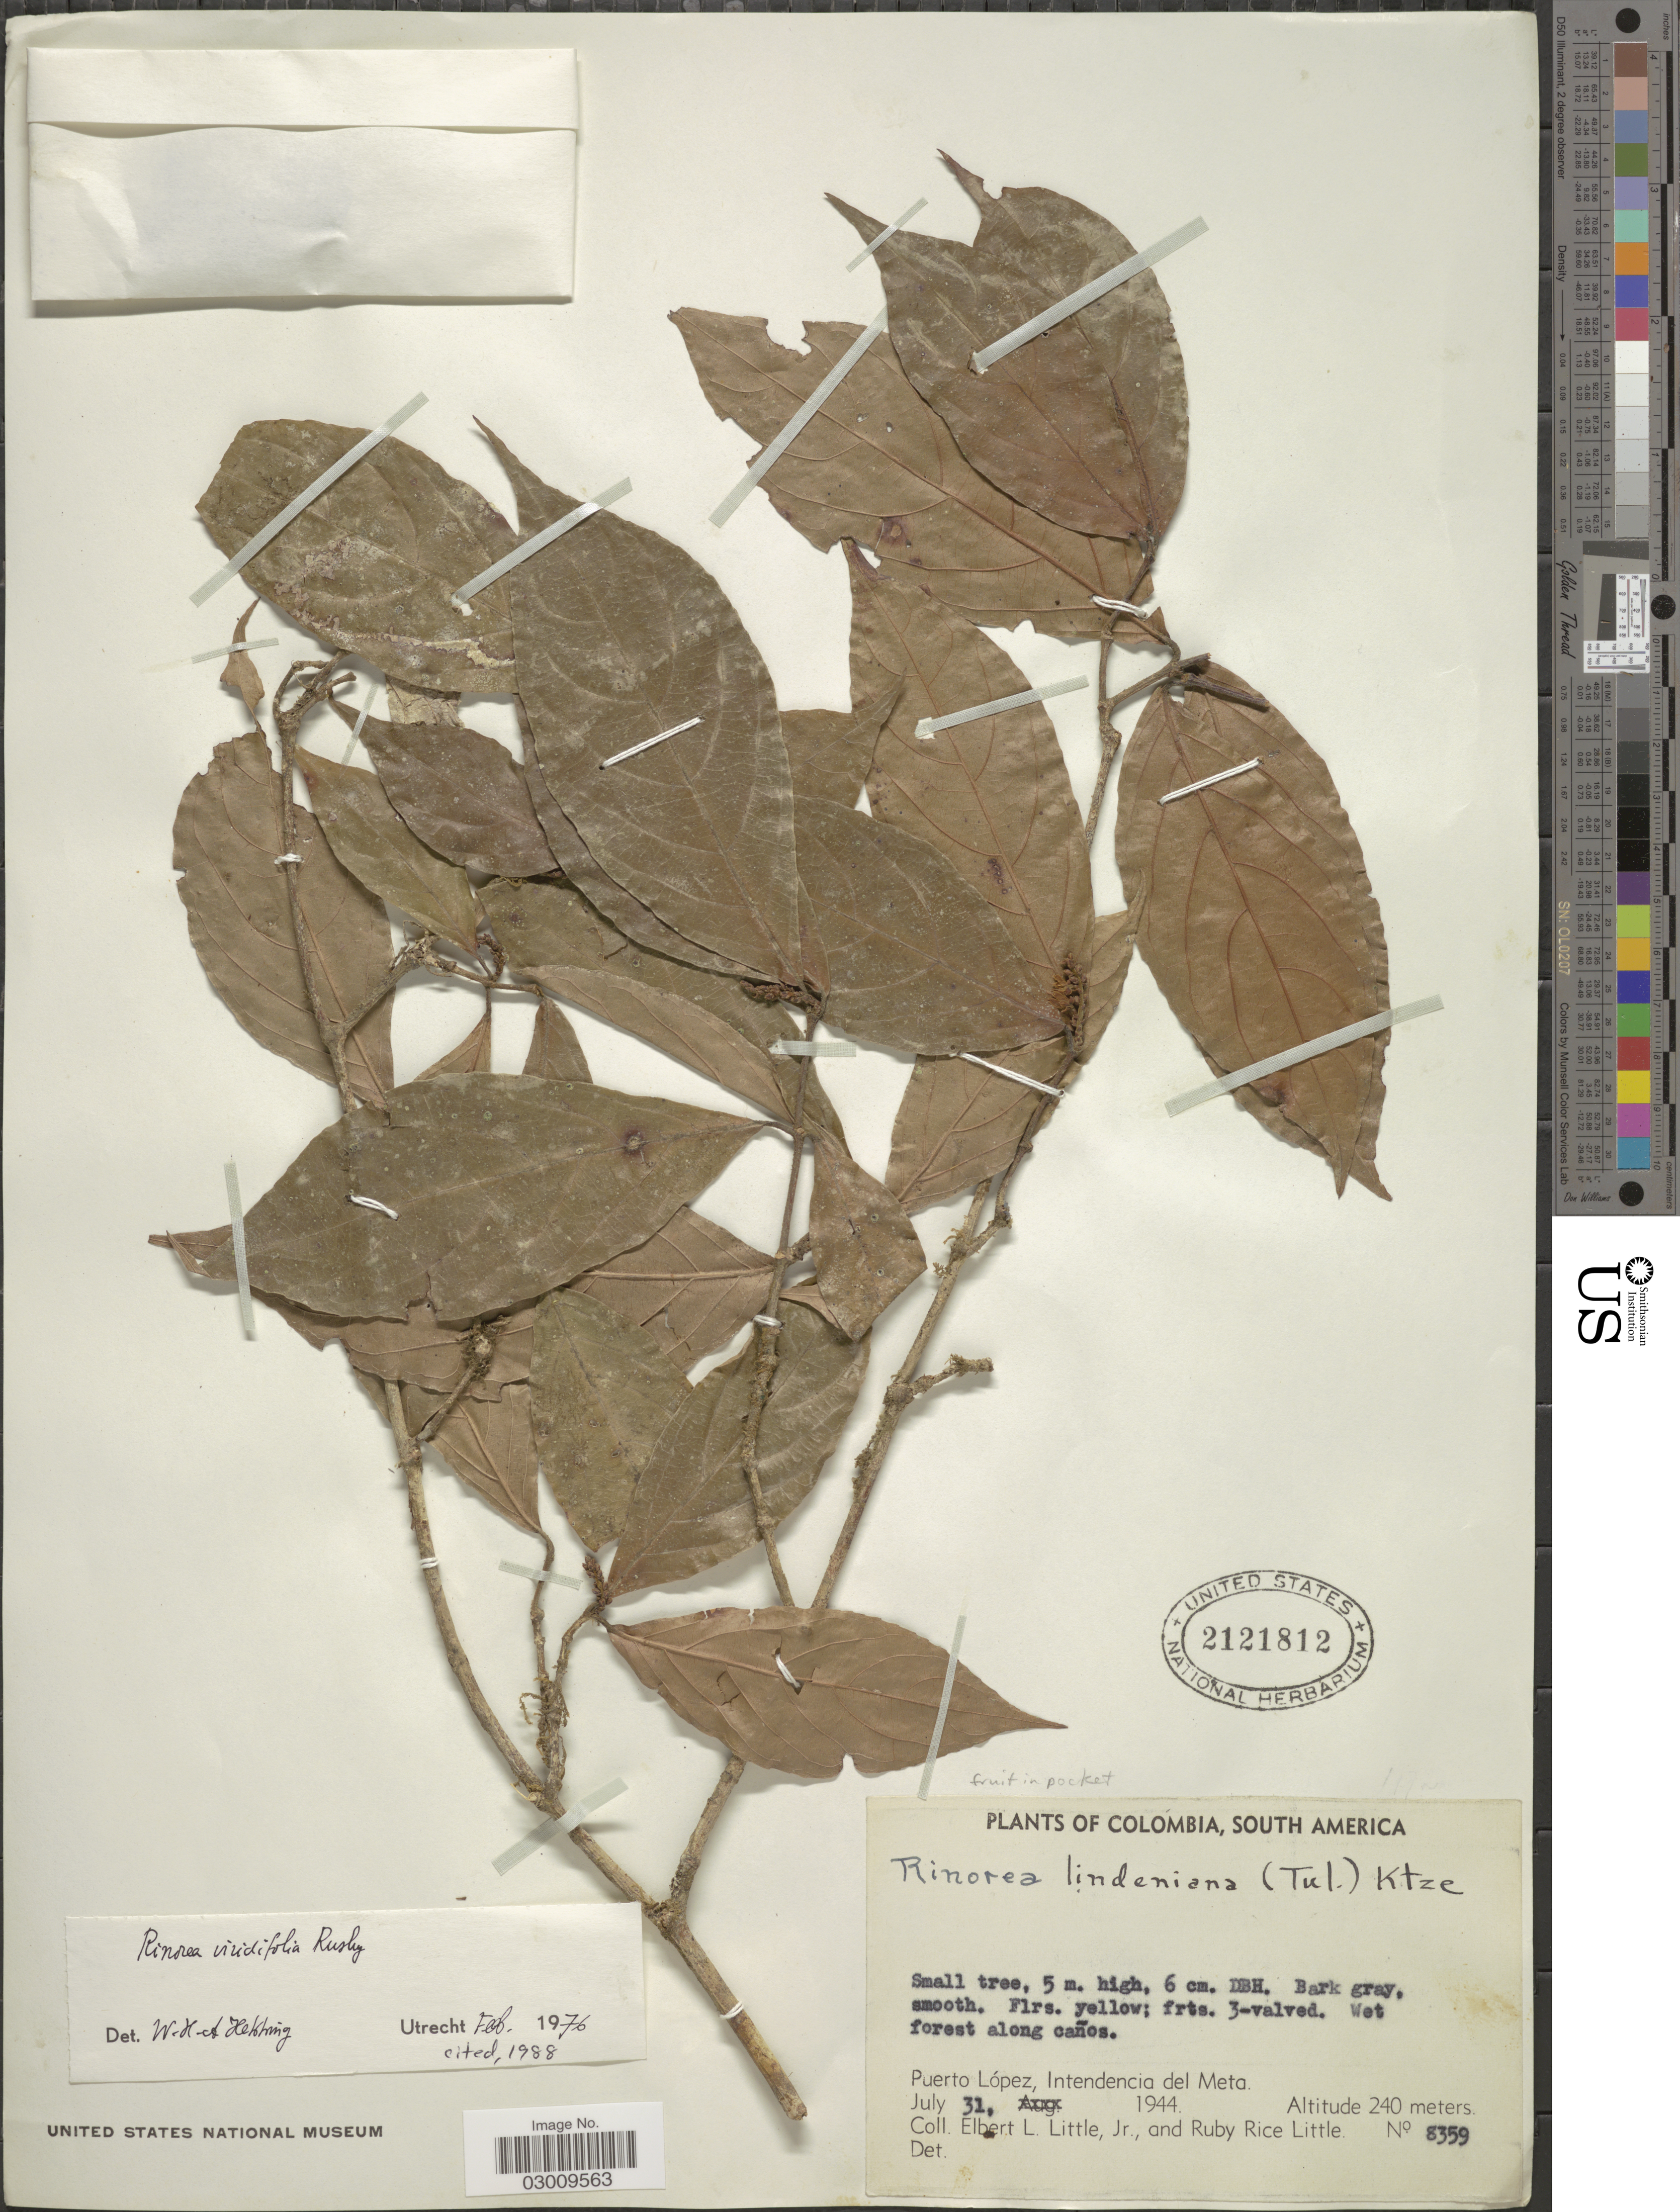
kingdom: Plantae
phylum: Tracheophyta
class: Magnoliopsida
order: Malpighiales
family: Violaceae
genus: Rinorea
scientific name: Rinorea sp. nov.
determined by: Hoyos-Gomez, S. E.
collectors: E. L. Little & R. R. Little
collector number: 8359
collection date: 1944-07-31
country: Colombia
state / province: Meta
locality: Puerto López, Intendencia del Meta.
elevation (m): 240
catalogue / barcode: US 2121812